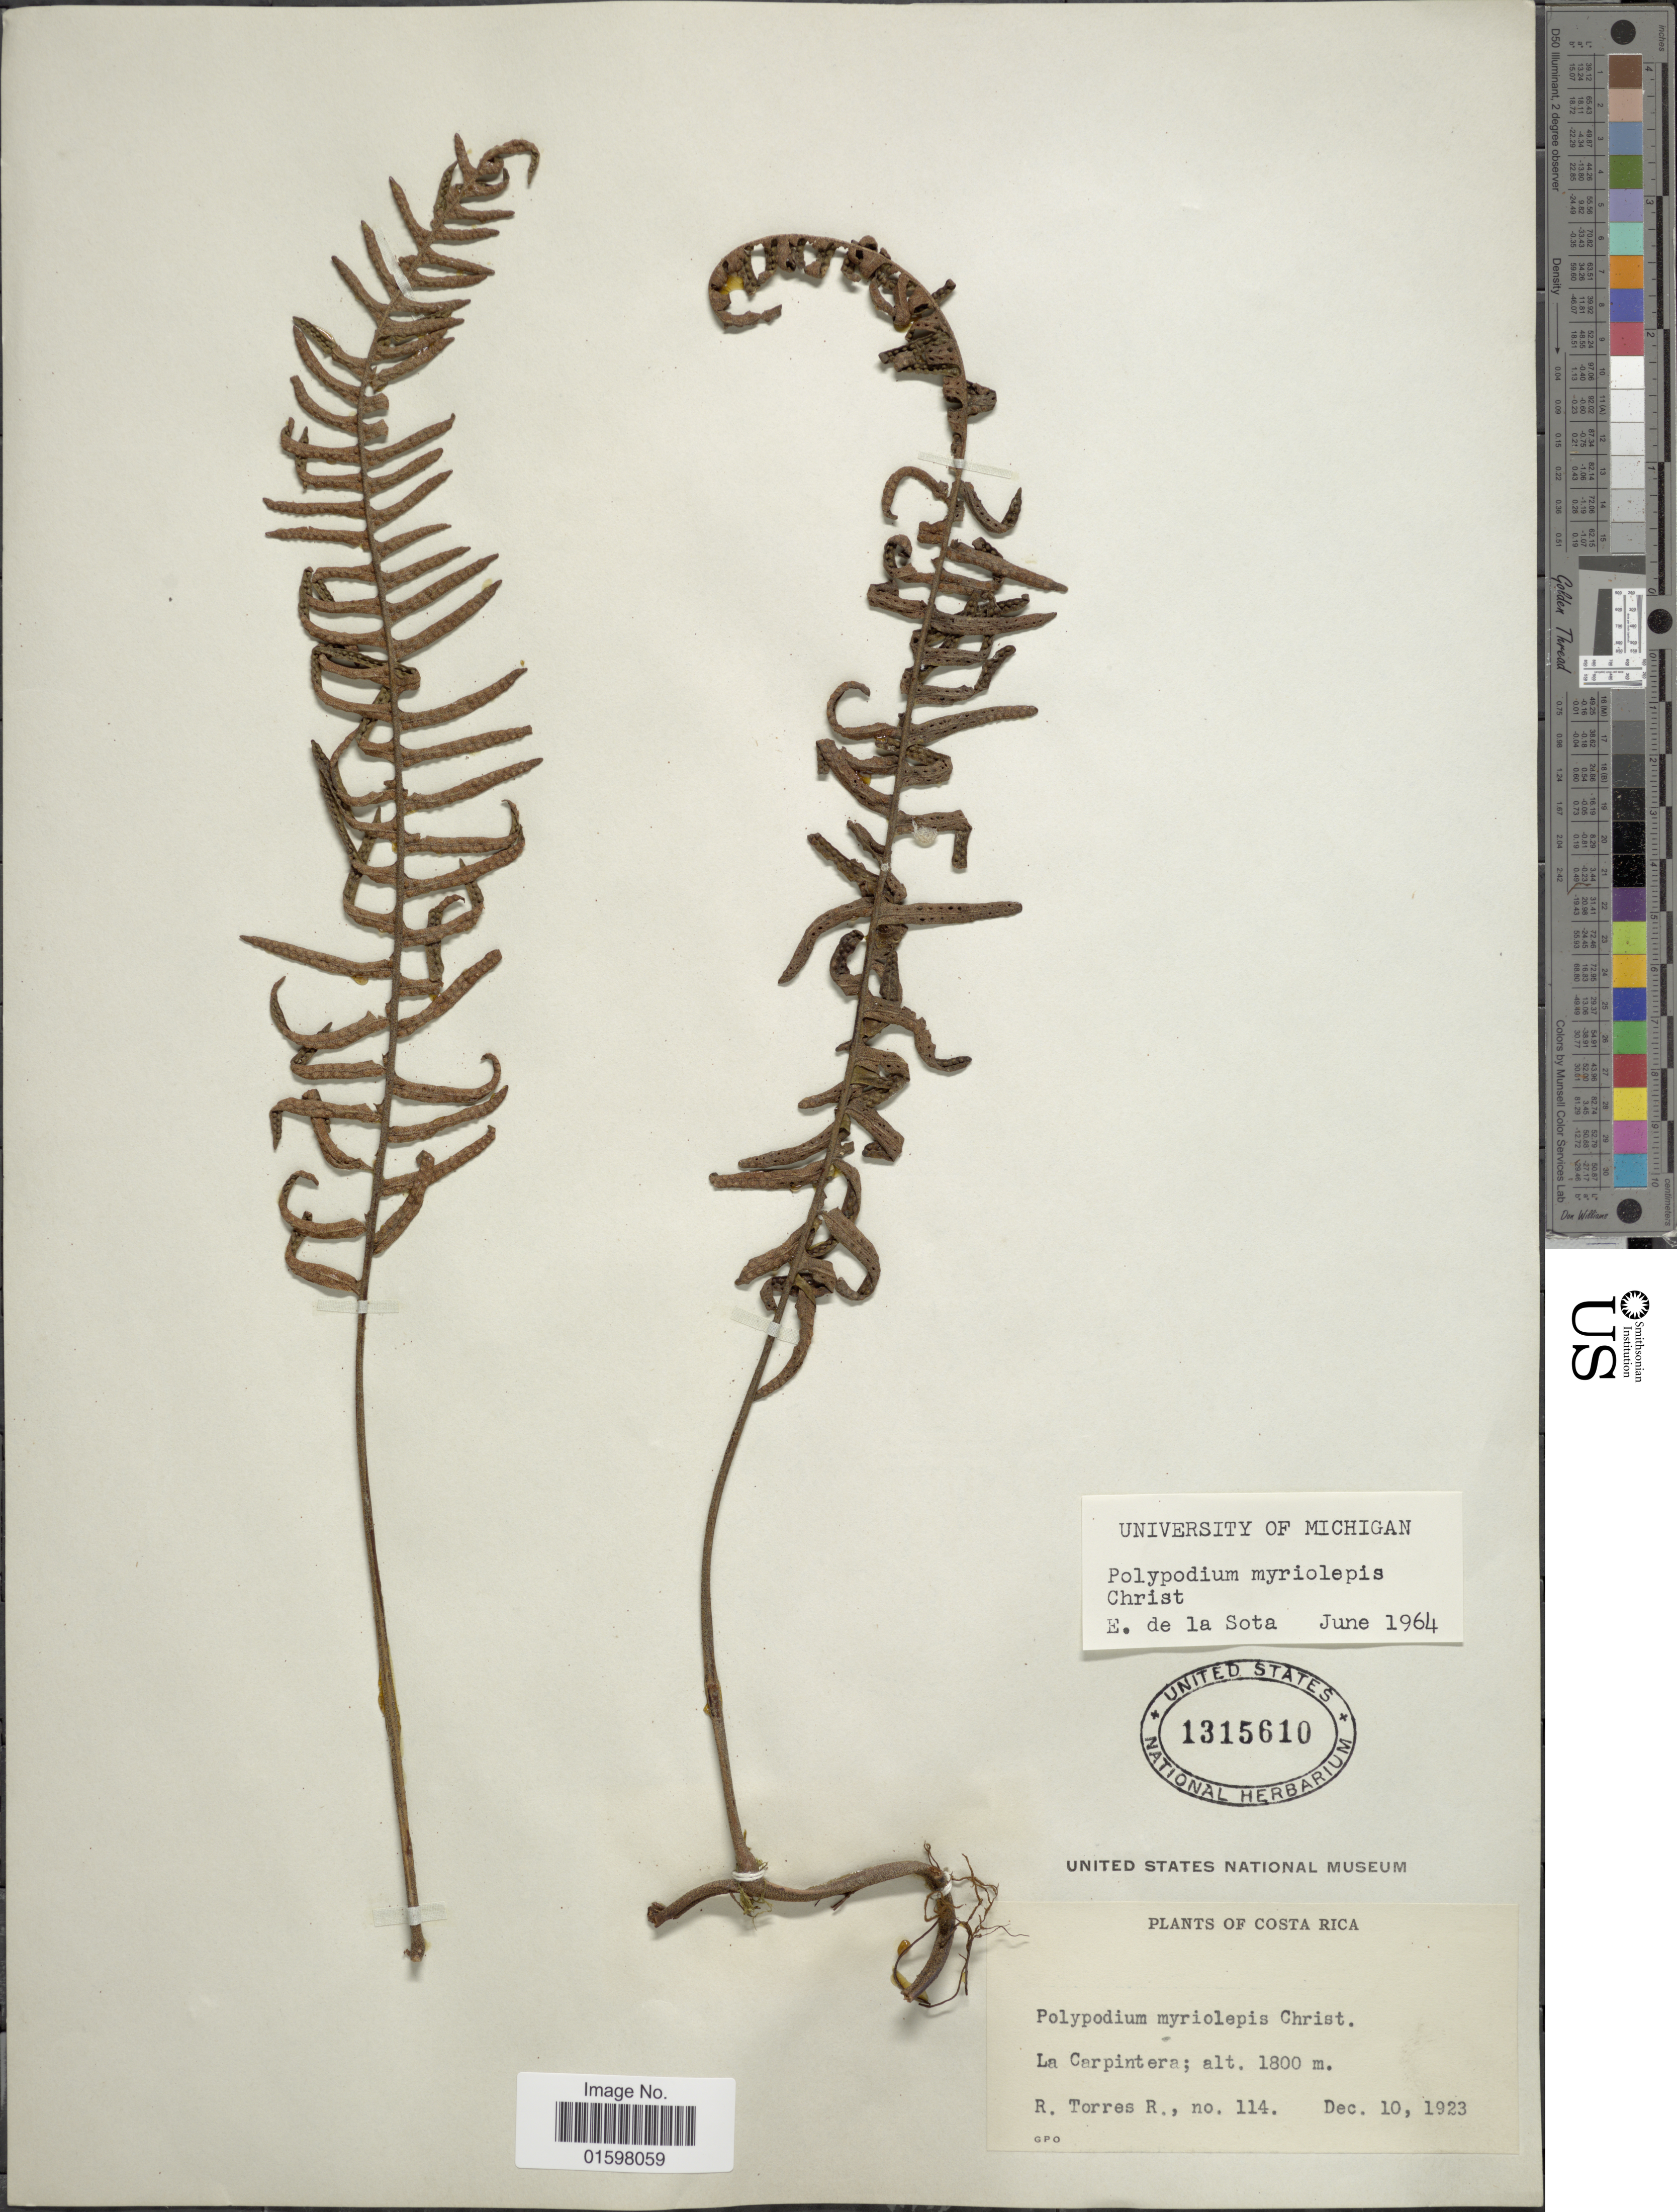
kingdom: Plantae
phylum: Tracheophyta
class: Polypodiopsida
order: Polypodiales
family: Polypodiaceae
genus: Pleopeltis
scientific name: Pleopeltis myriolepis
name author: (Christ) A.R. Sm. & Tejero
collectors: R. Torres R.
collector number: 114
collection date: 1923-12-10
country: Costa Rica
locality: La Carpintera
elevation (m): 1800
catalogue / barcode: US 1315610